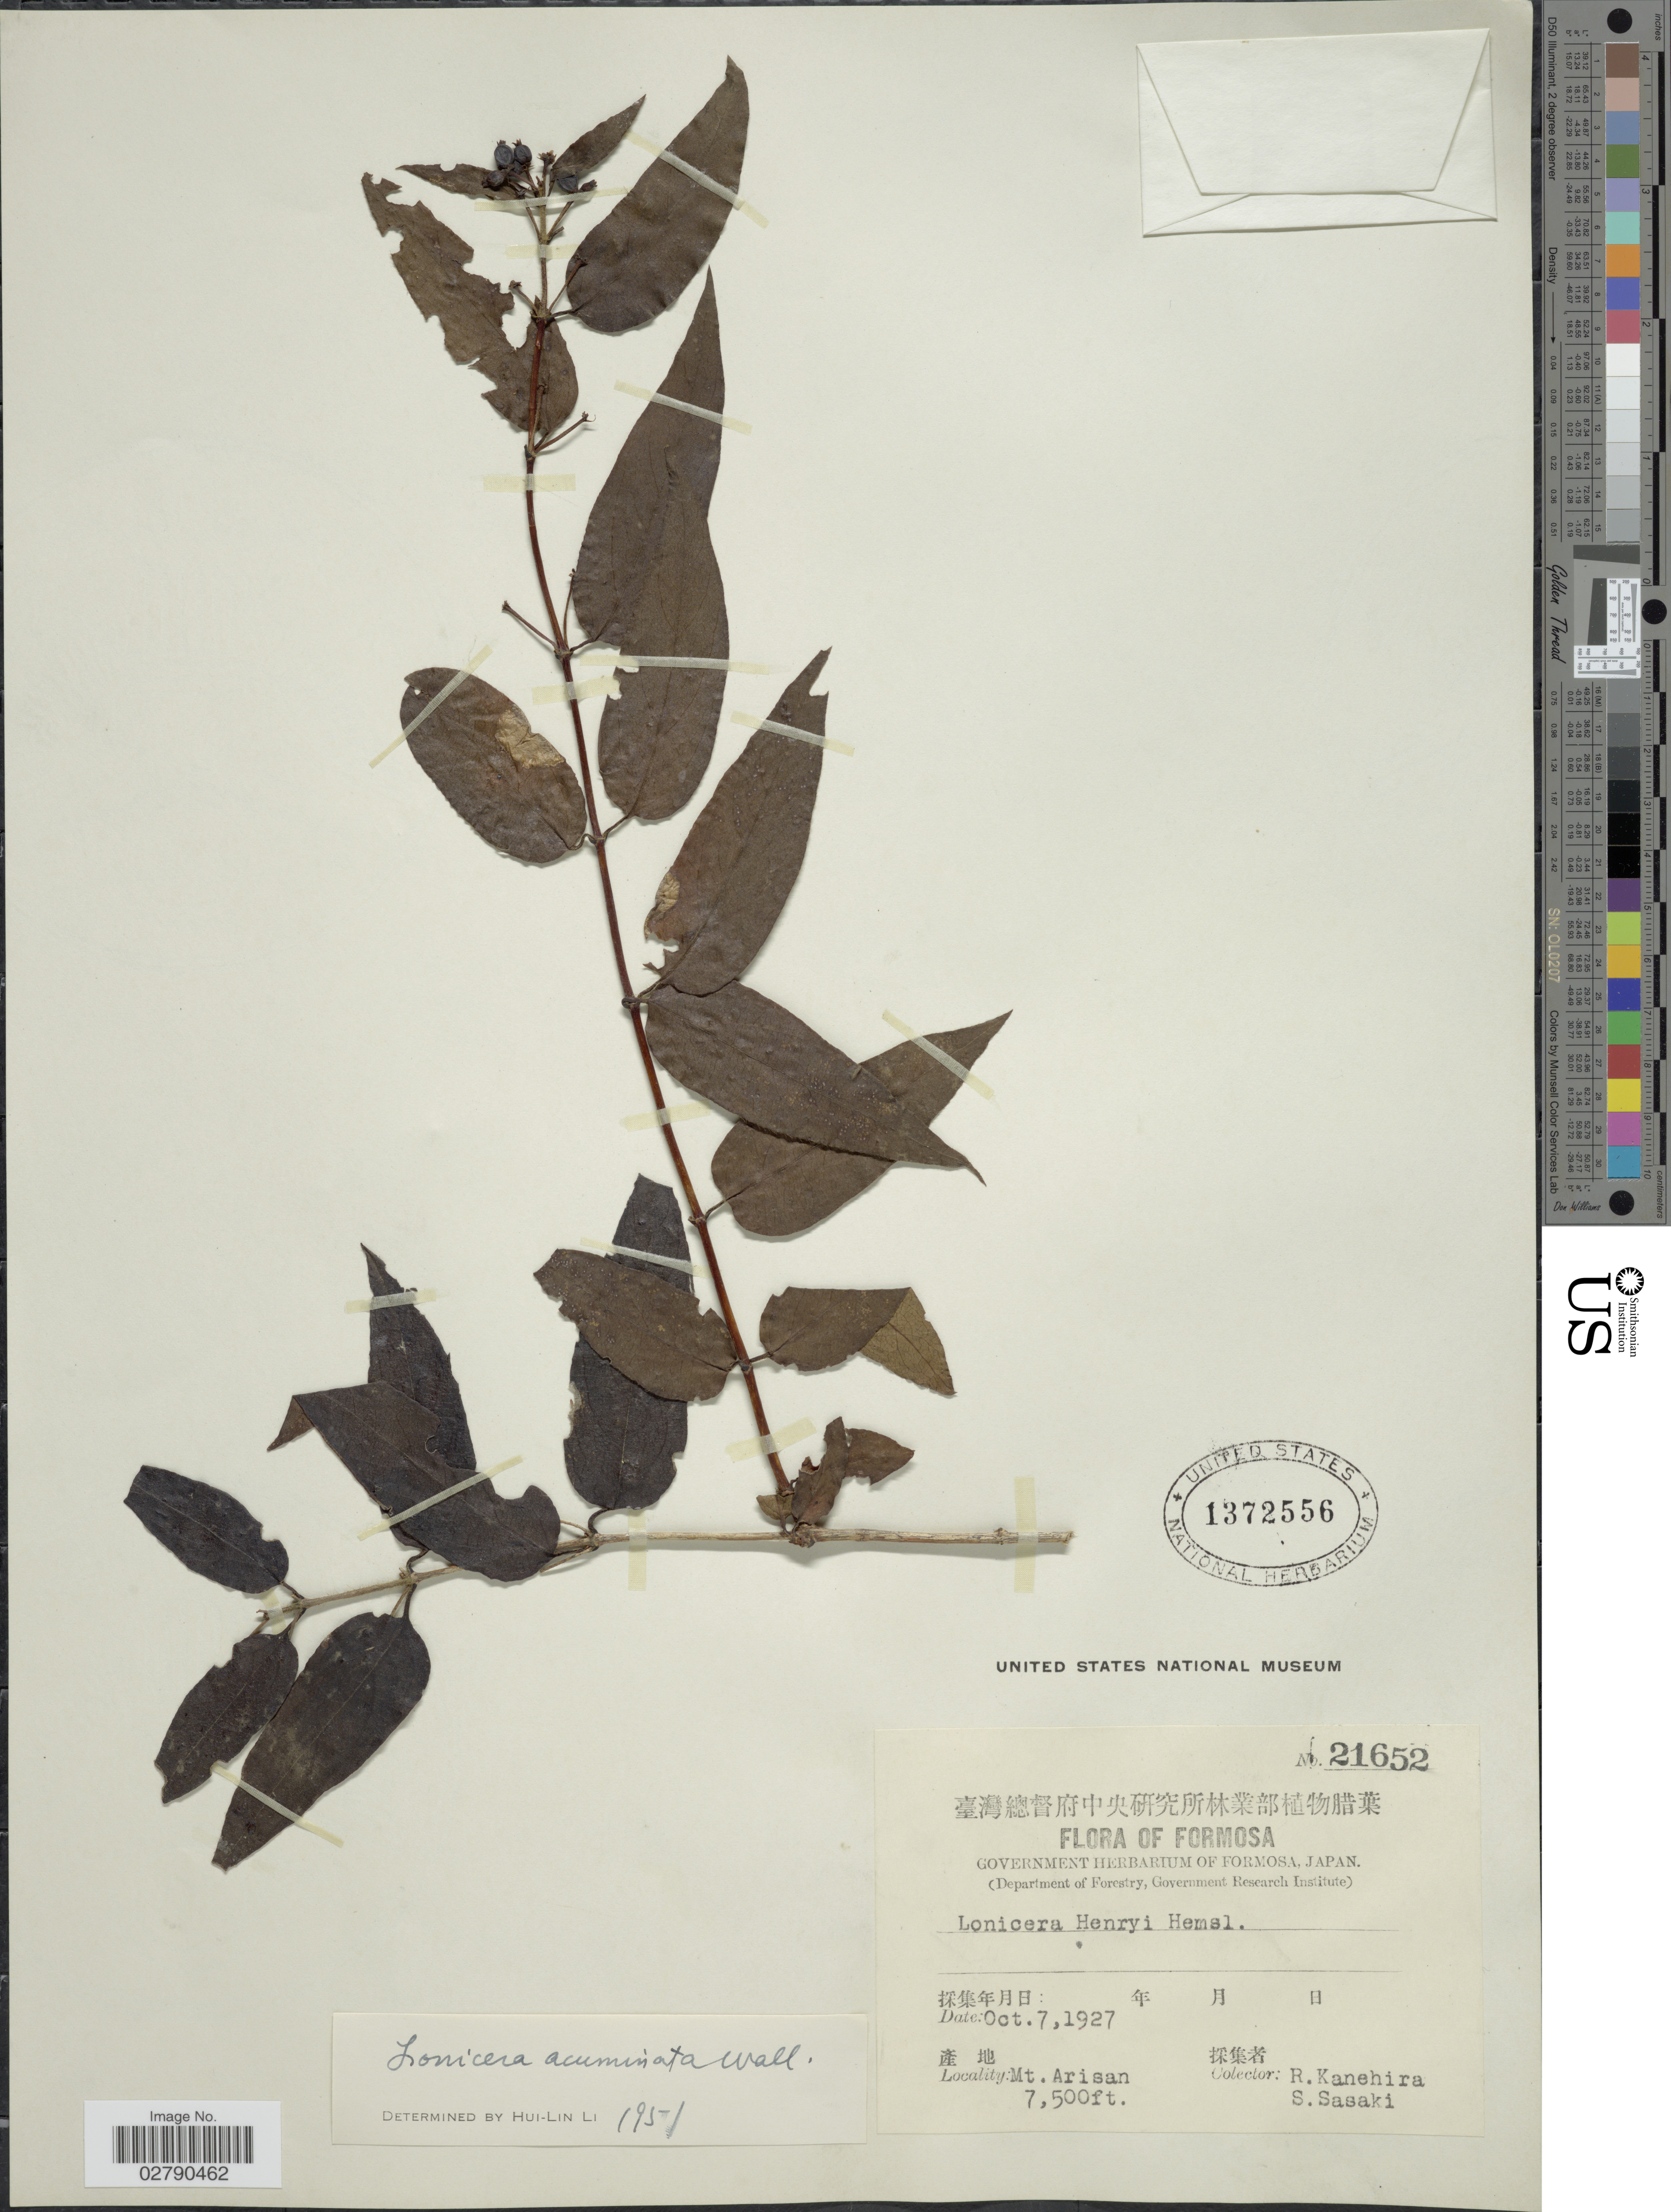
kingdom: Plantae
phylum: Tracheophyta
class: Magnoliopsida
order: Dipsacales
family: Caprifoliaceae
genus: Lonicera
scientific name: Lonicera acuminata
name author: Wall.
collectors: R. Kanehira & S. Sasaki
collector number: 21652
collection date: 1927-10-07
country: Taiwan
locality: Formosa. Mt. Arisan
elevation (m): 2286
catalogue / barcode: US 1372556